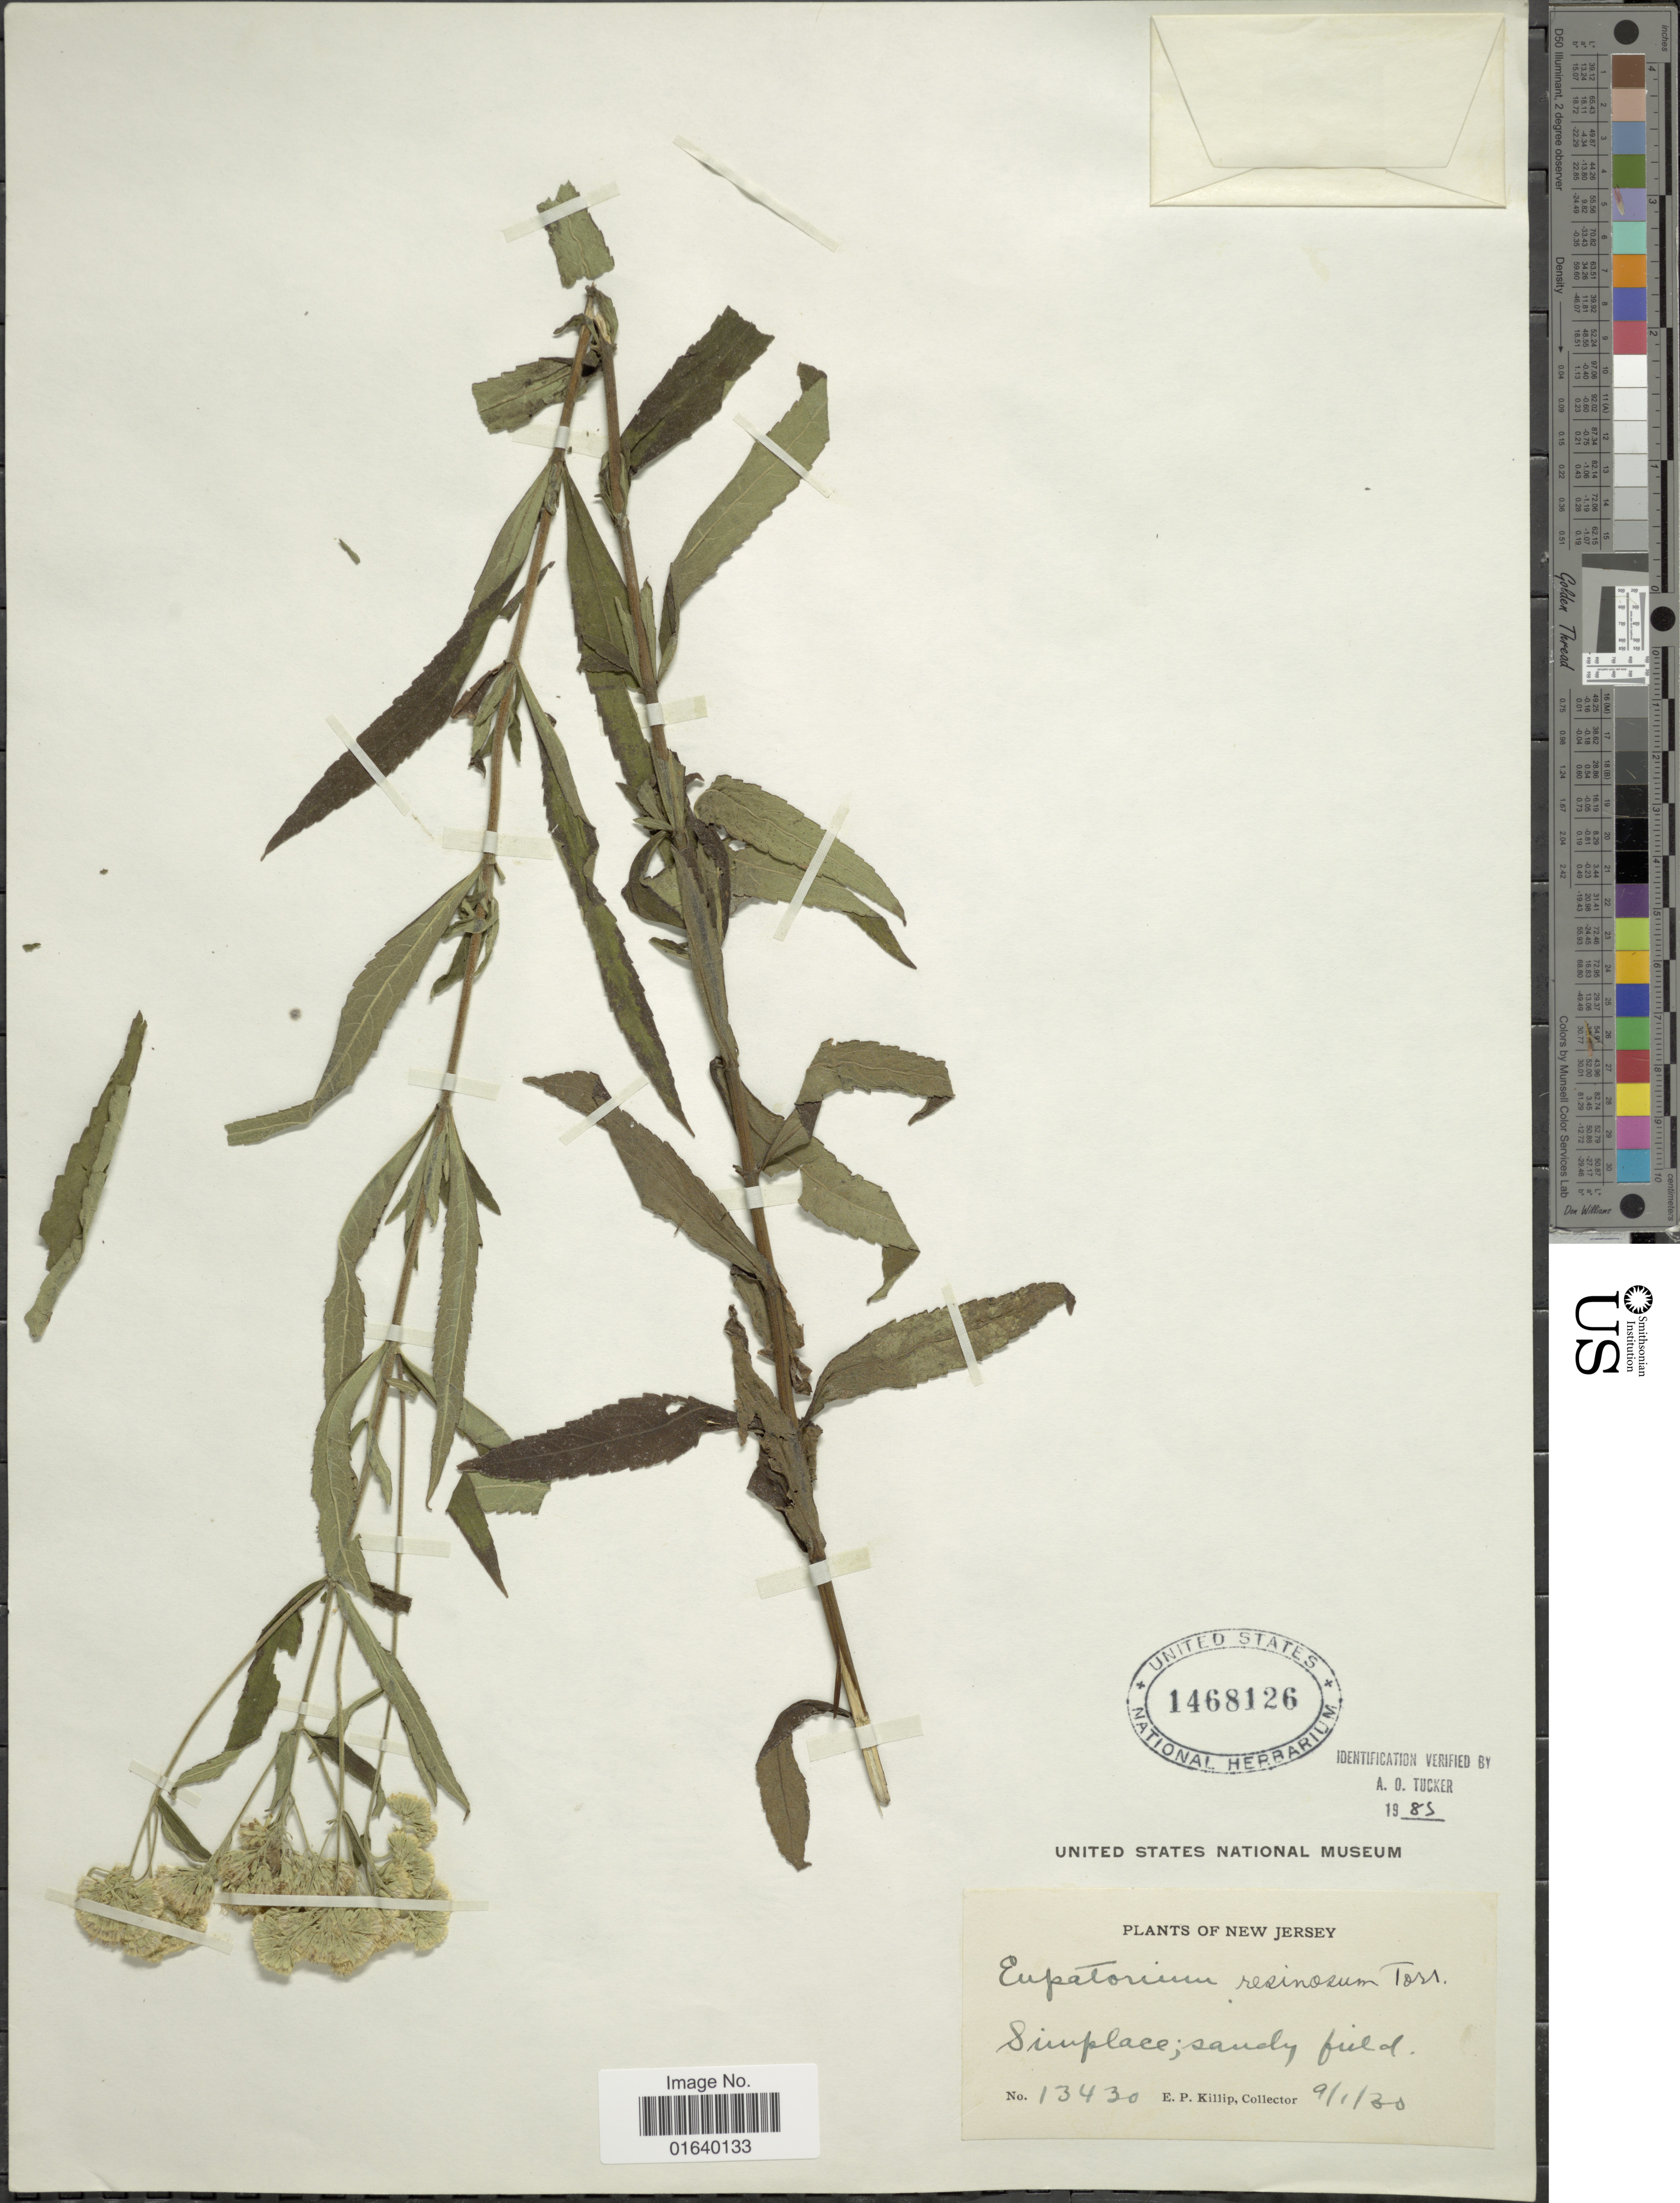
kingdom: Plantae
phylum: Tracheophyta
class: Magnoliopsida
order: Asterales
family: Asteraceae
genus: Eupatorium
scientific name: Eupatorium resinosum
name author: Torr. ex DC.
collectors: E. P. Killip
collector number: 13430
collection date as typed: Transcribed d/m/y: 9/1/30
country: United States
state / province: New Jersey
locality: Sunplace; sandy field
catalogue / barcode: US 1468126